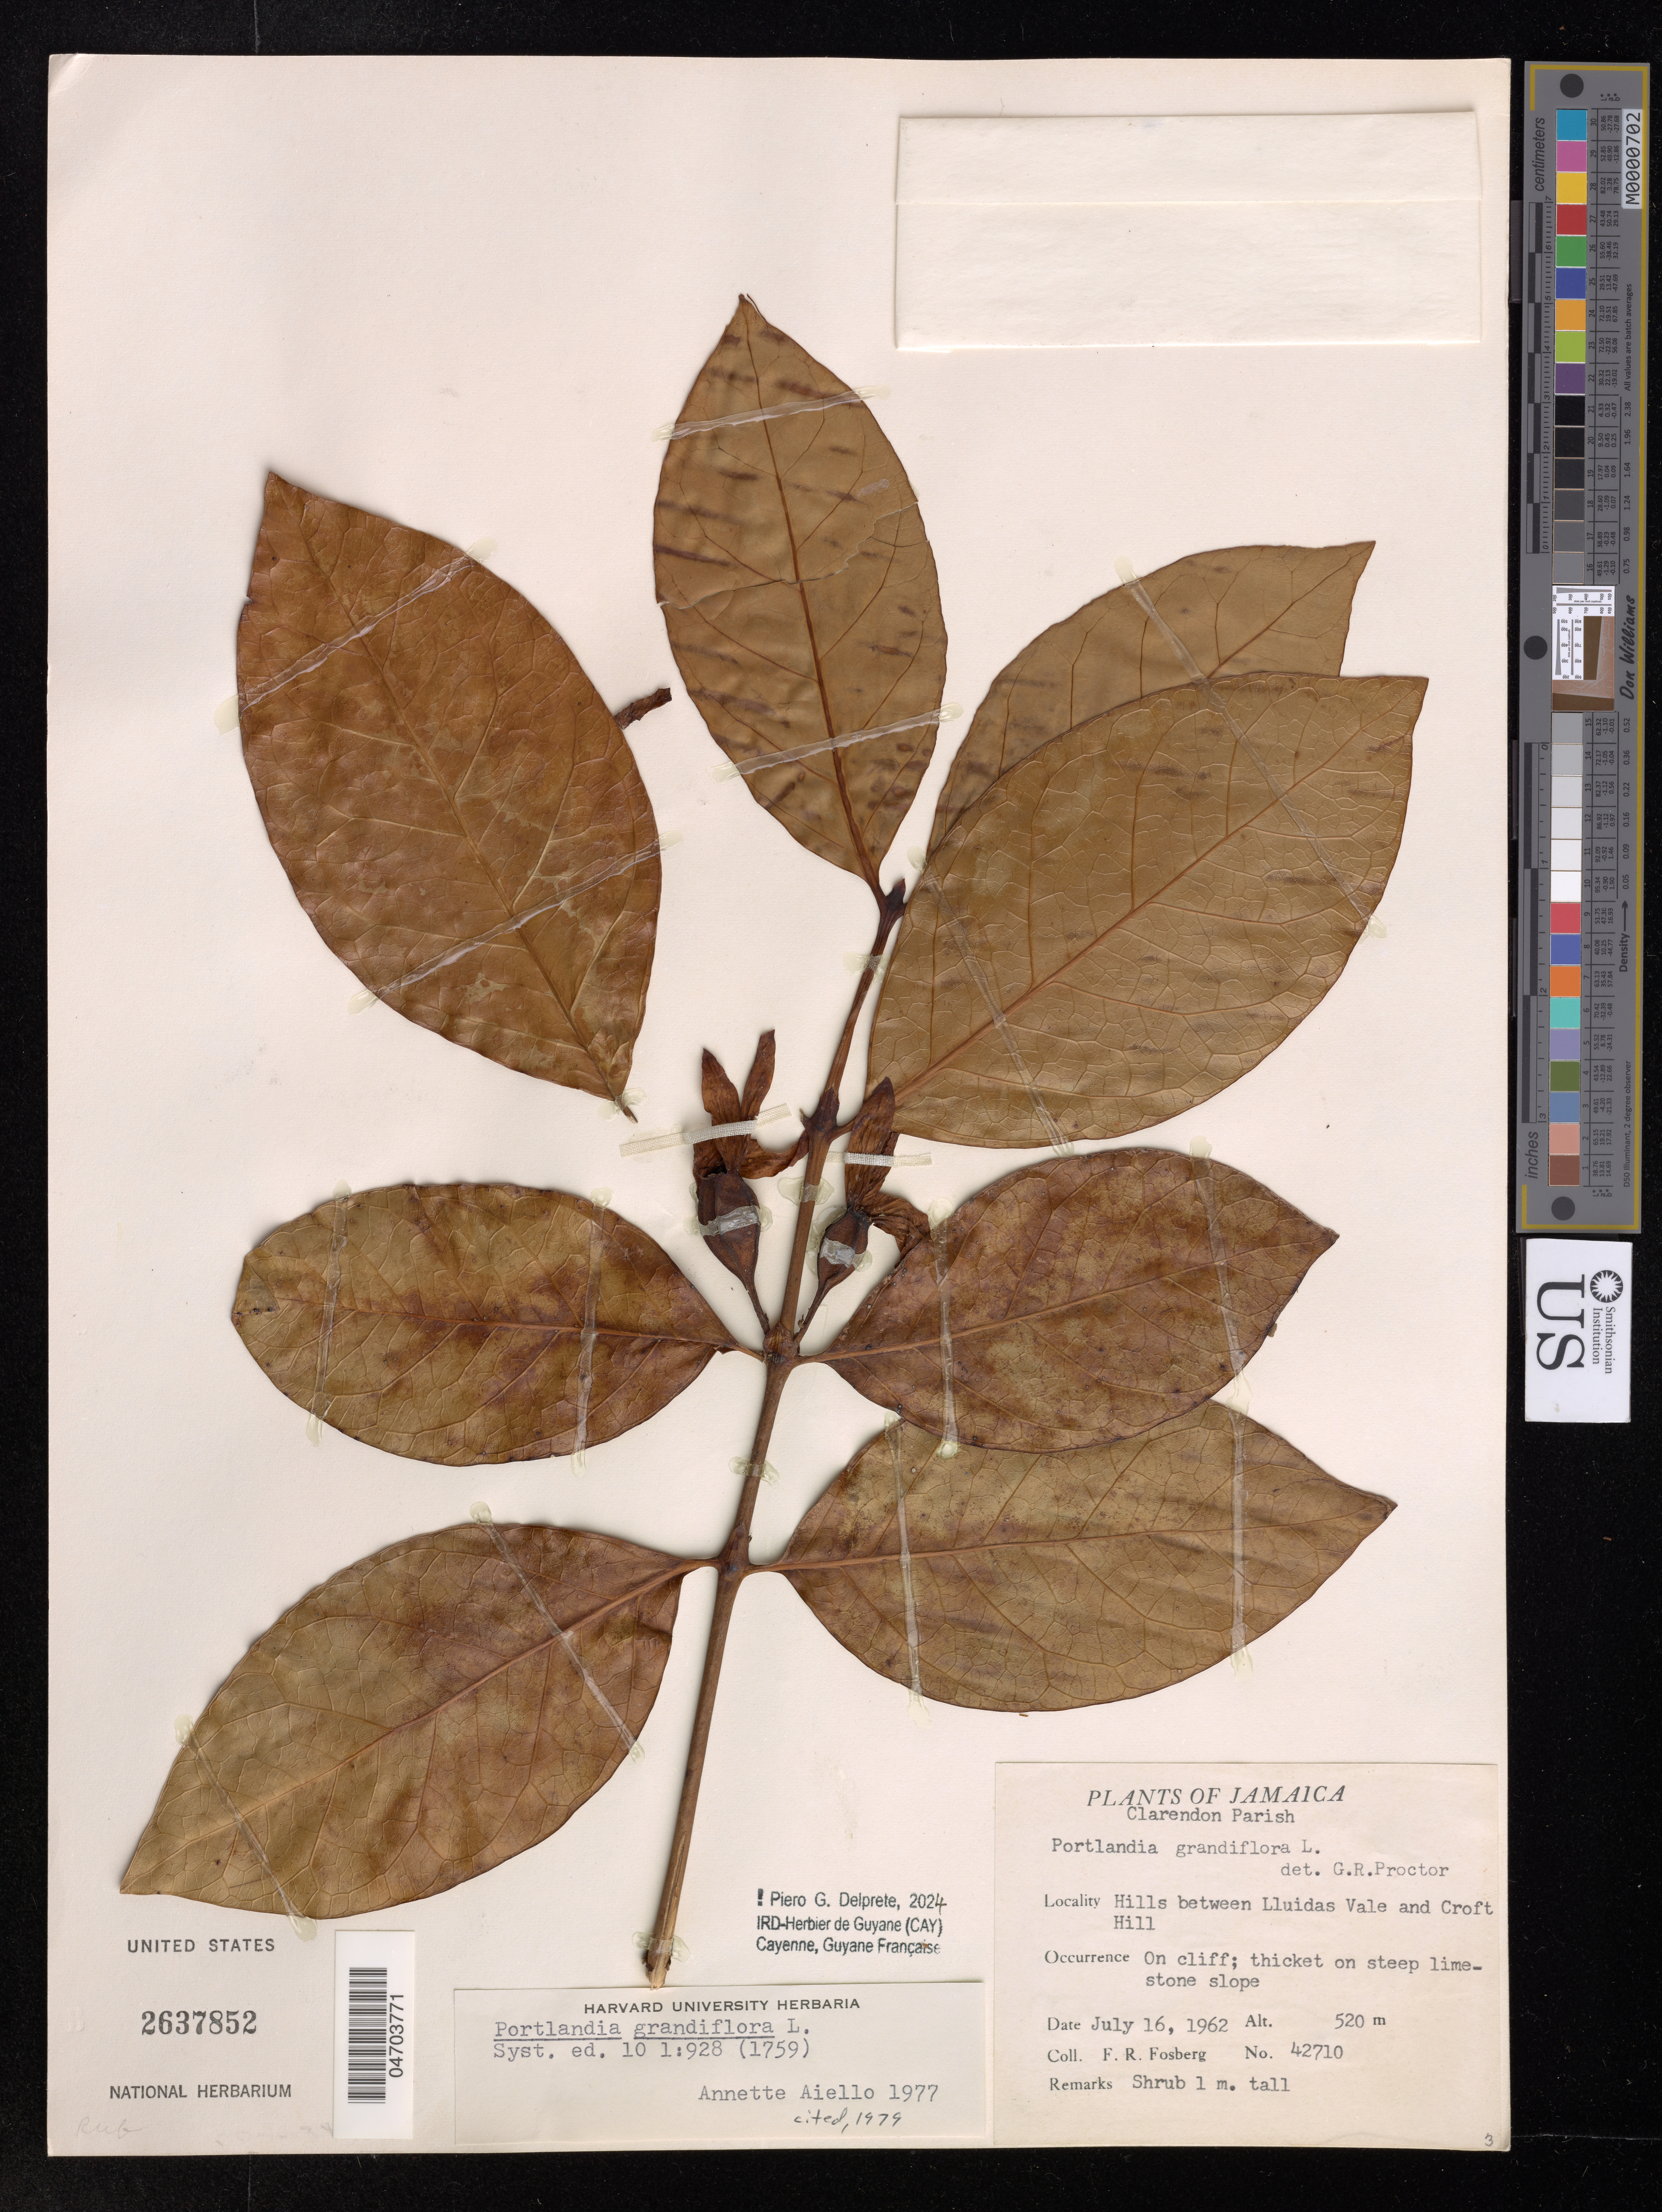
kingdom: Plantae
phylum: Tracheophyta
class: Magnoliopsida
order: Gentianales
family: Rubiaceae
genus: Portlandia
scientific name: Portlandia grandiflora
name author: L.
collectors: F. R. Fosberg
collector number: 42710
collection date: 1962-07-16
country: Jamaica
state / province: Clarendon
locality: Hills between Lluidas Vale and Croft Hill.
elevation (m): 520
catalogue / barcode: US 2637852